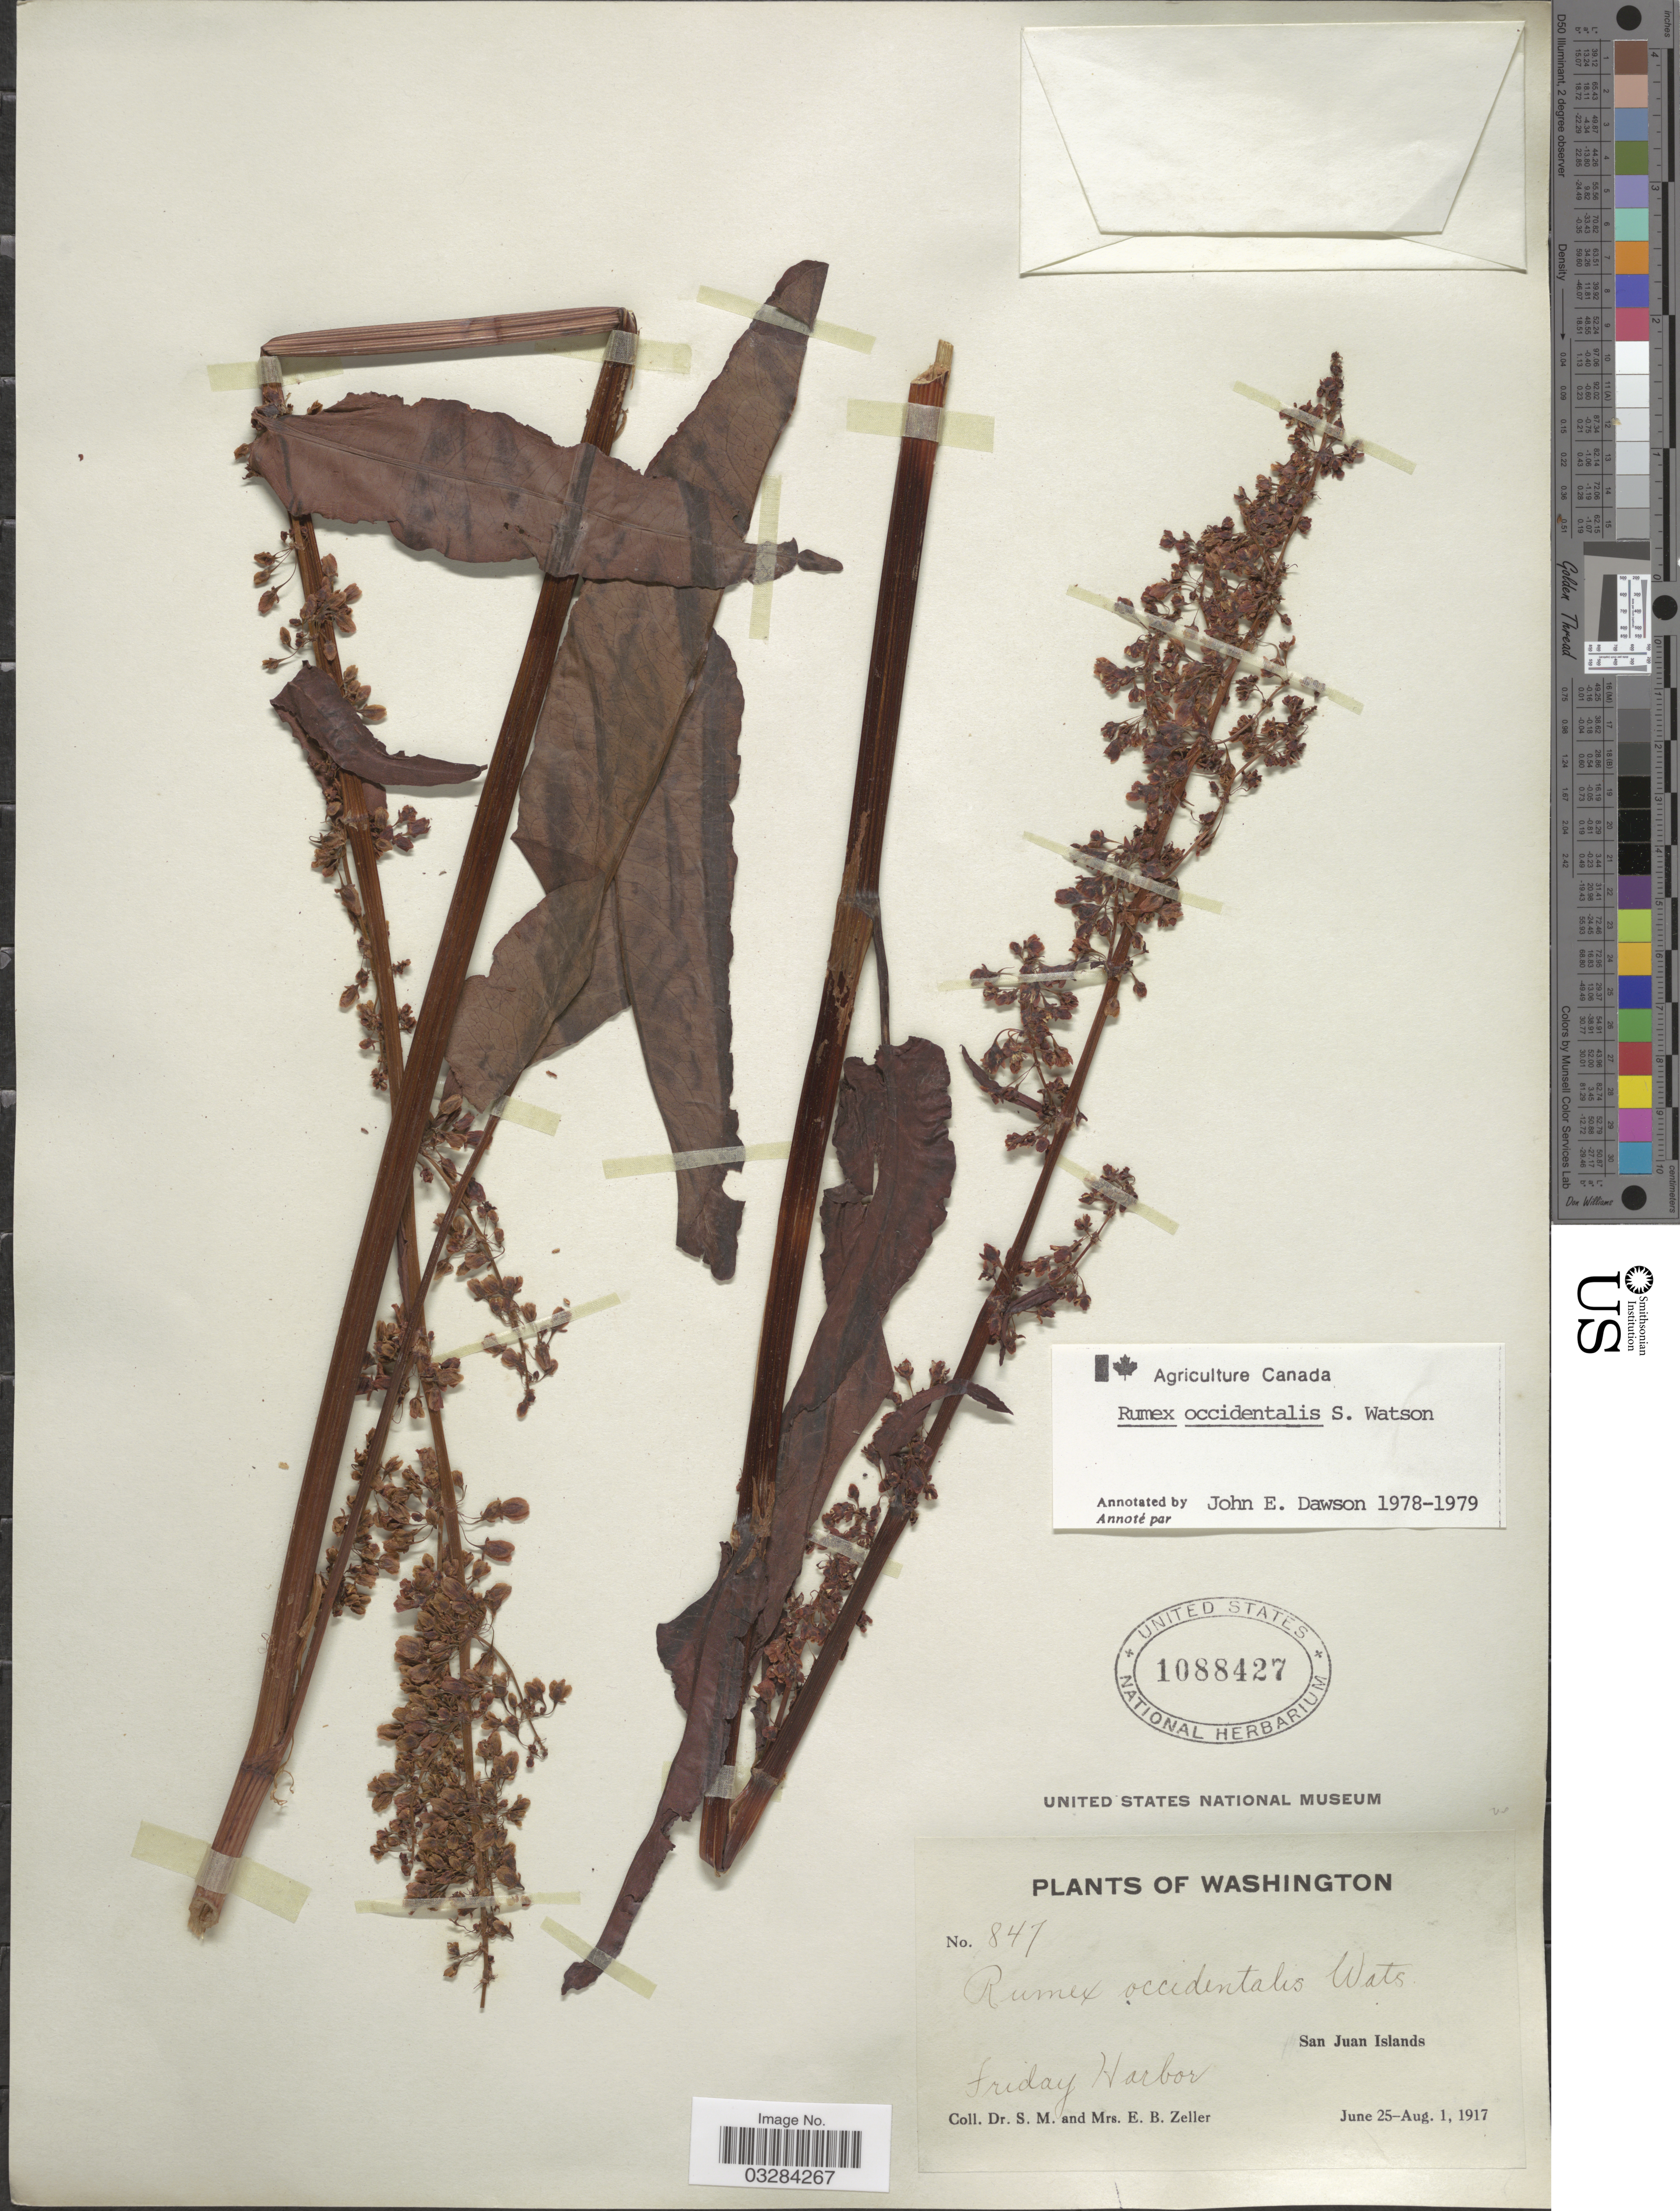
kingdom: Plantae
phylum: Tracheophyta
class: Magnoliopsida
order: Caryophyllales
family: Polygonaceae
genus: Rumex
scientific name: Rumex obtusifolius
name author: L.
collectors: S. Zeller & E. Zeller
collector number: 847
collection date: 1917-06-25/1917-08-01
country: United States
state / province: Washington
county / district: San Juan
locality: Friday Harbor. San Juan Islands.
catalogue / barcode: US 1088427